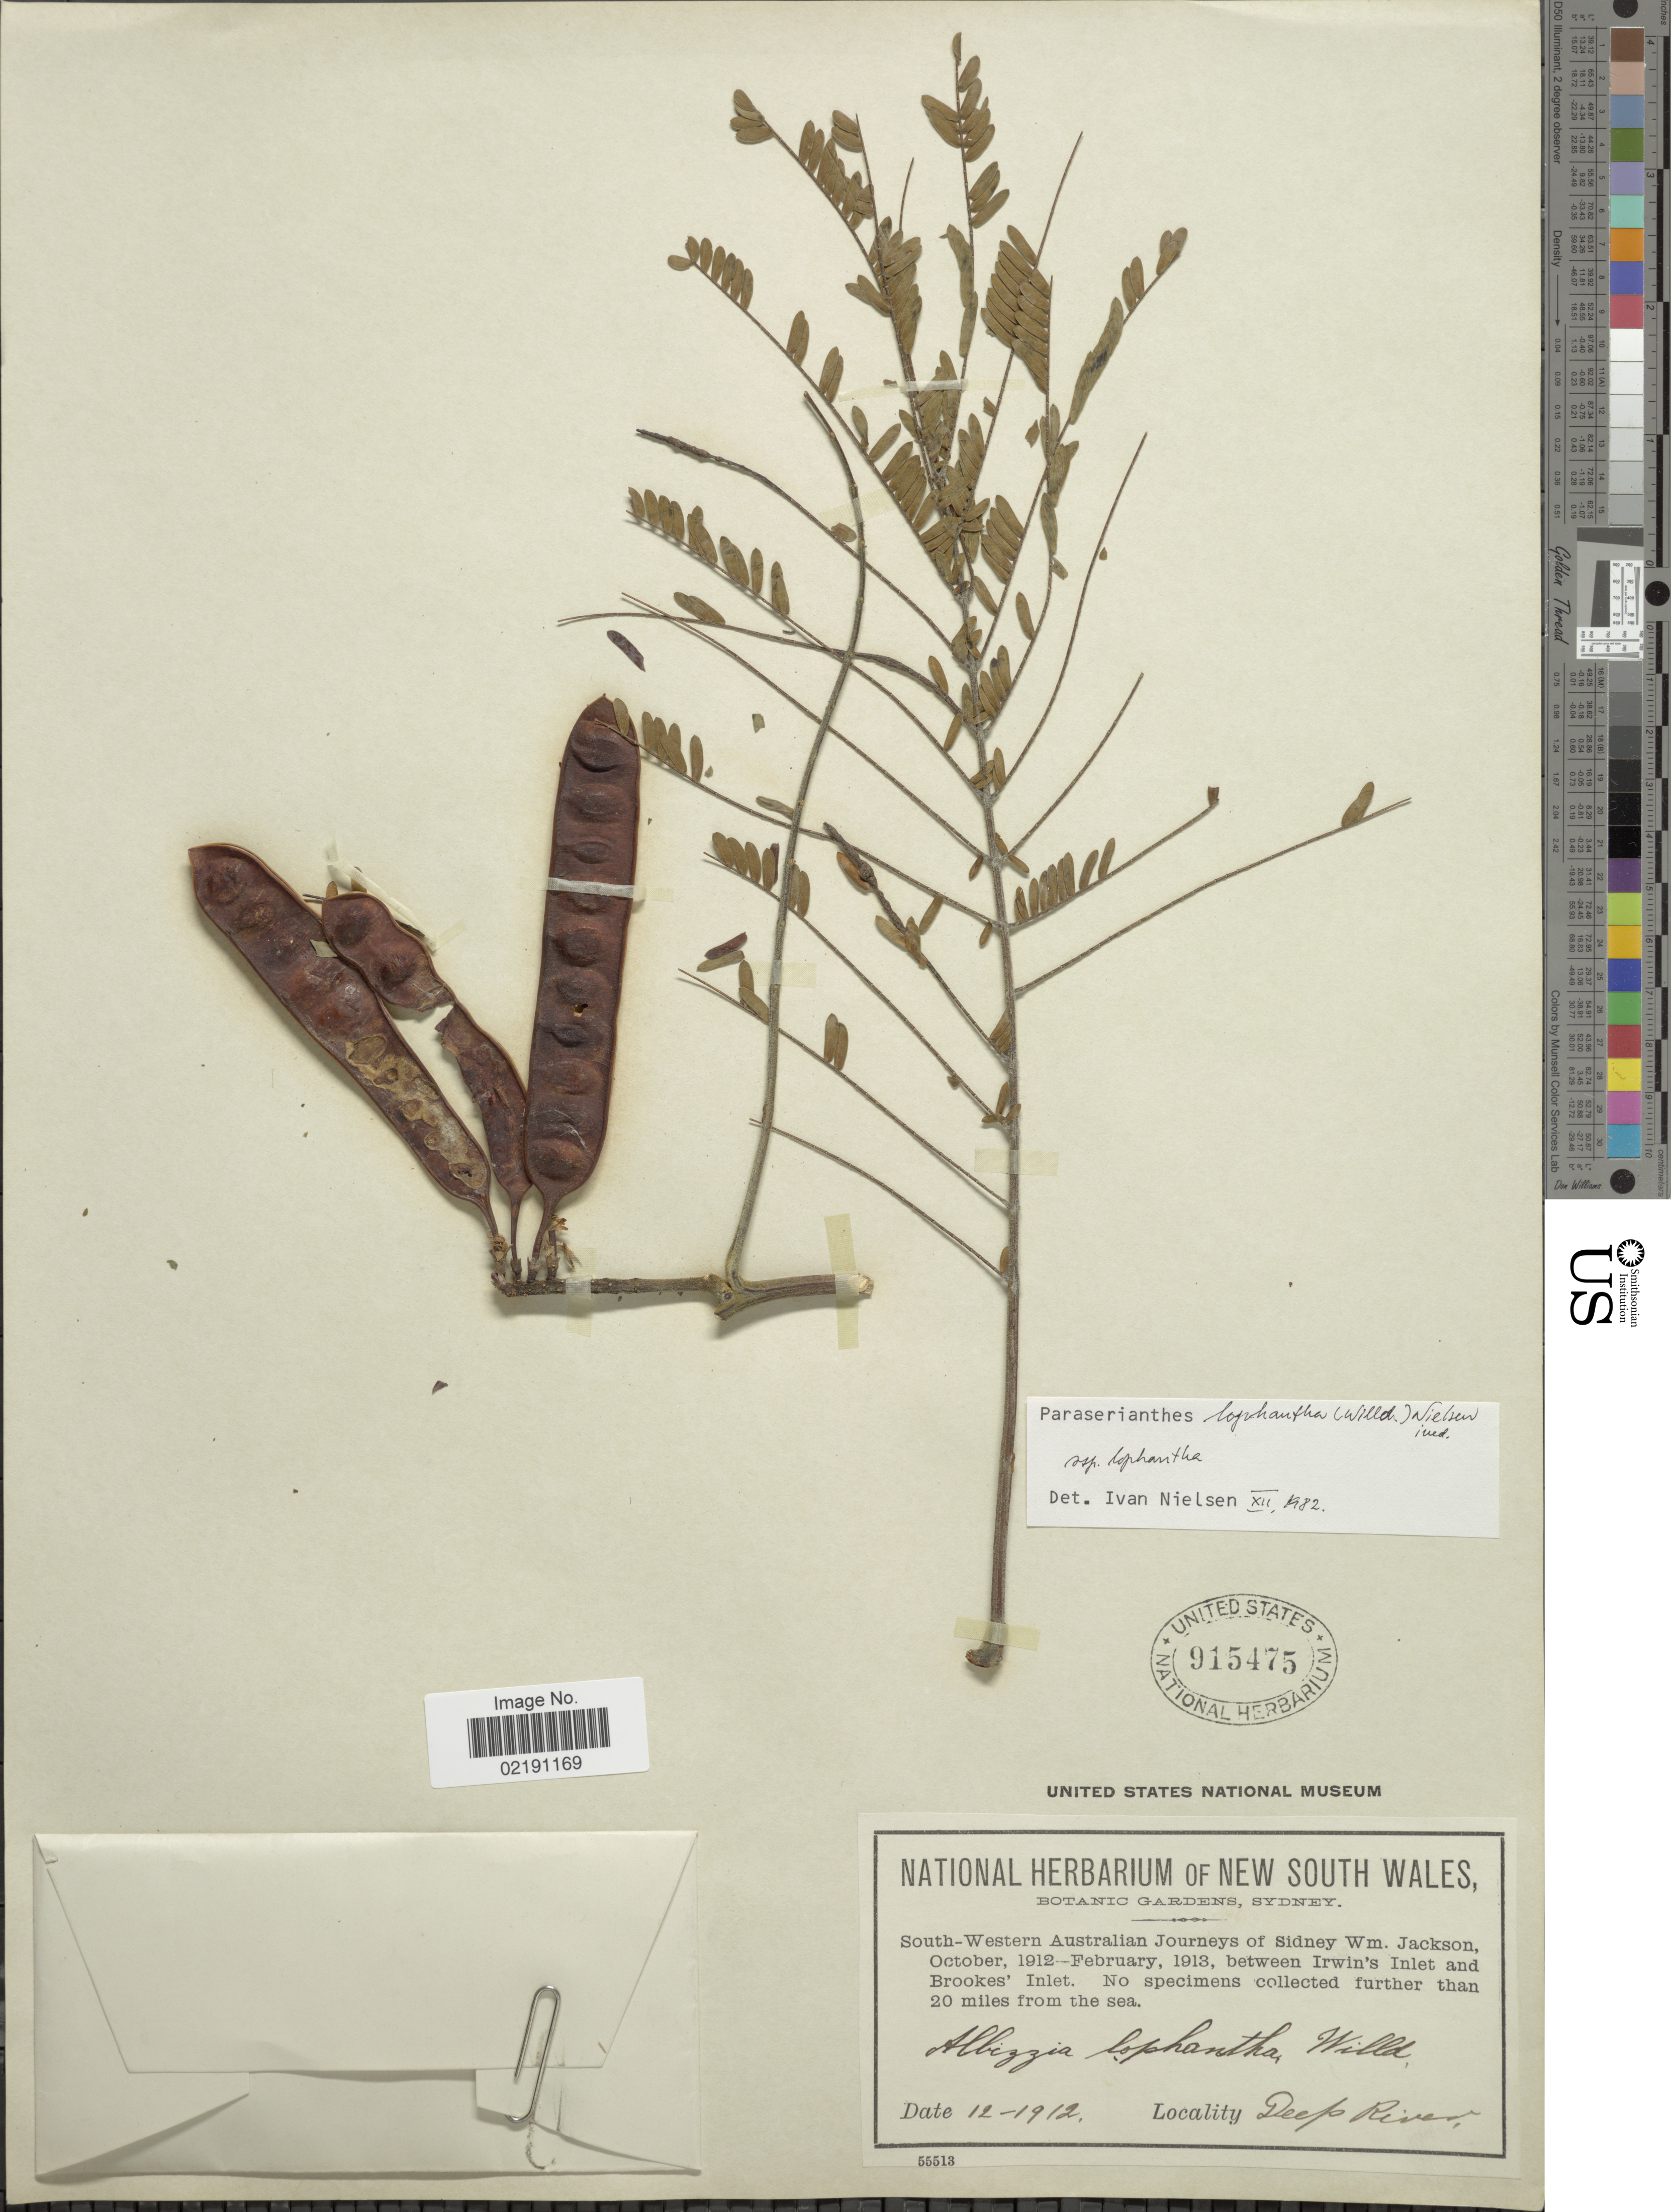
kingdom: Plantae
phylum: Tracheophyta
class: Magnoliopsida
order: Fabales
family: Fabaceae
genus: Paraserianthes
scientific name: Paraserianthes lophantha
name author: (Vent.) I.C. Nielsen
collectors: National Herbarium of New South Wales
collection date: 1912-12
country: Australia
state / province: Western Australia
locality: South-Western Australian Journeys of Sidney Wm. Jackson. Deep River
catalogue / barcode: US 915475